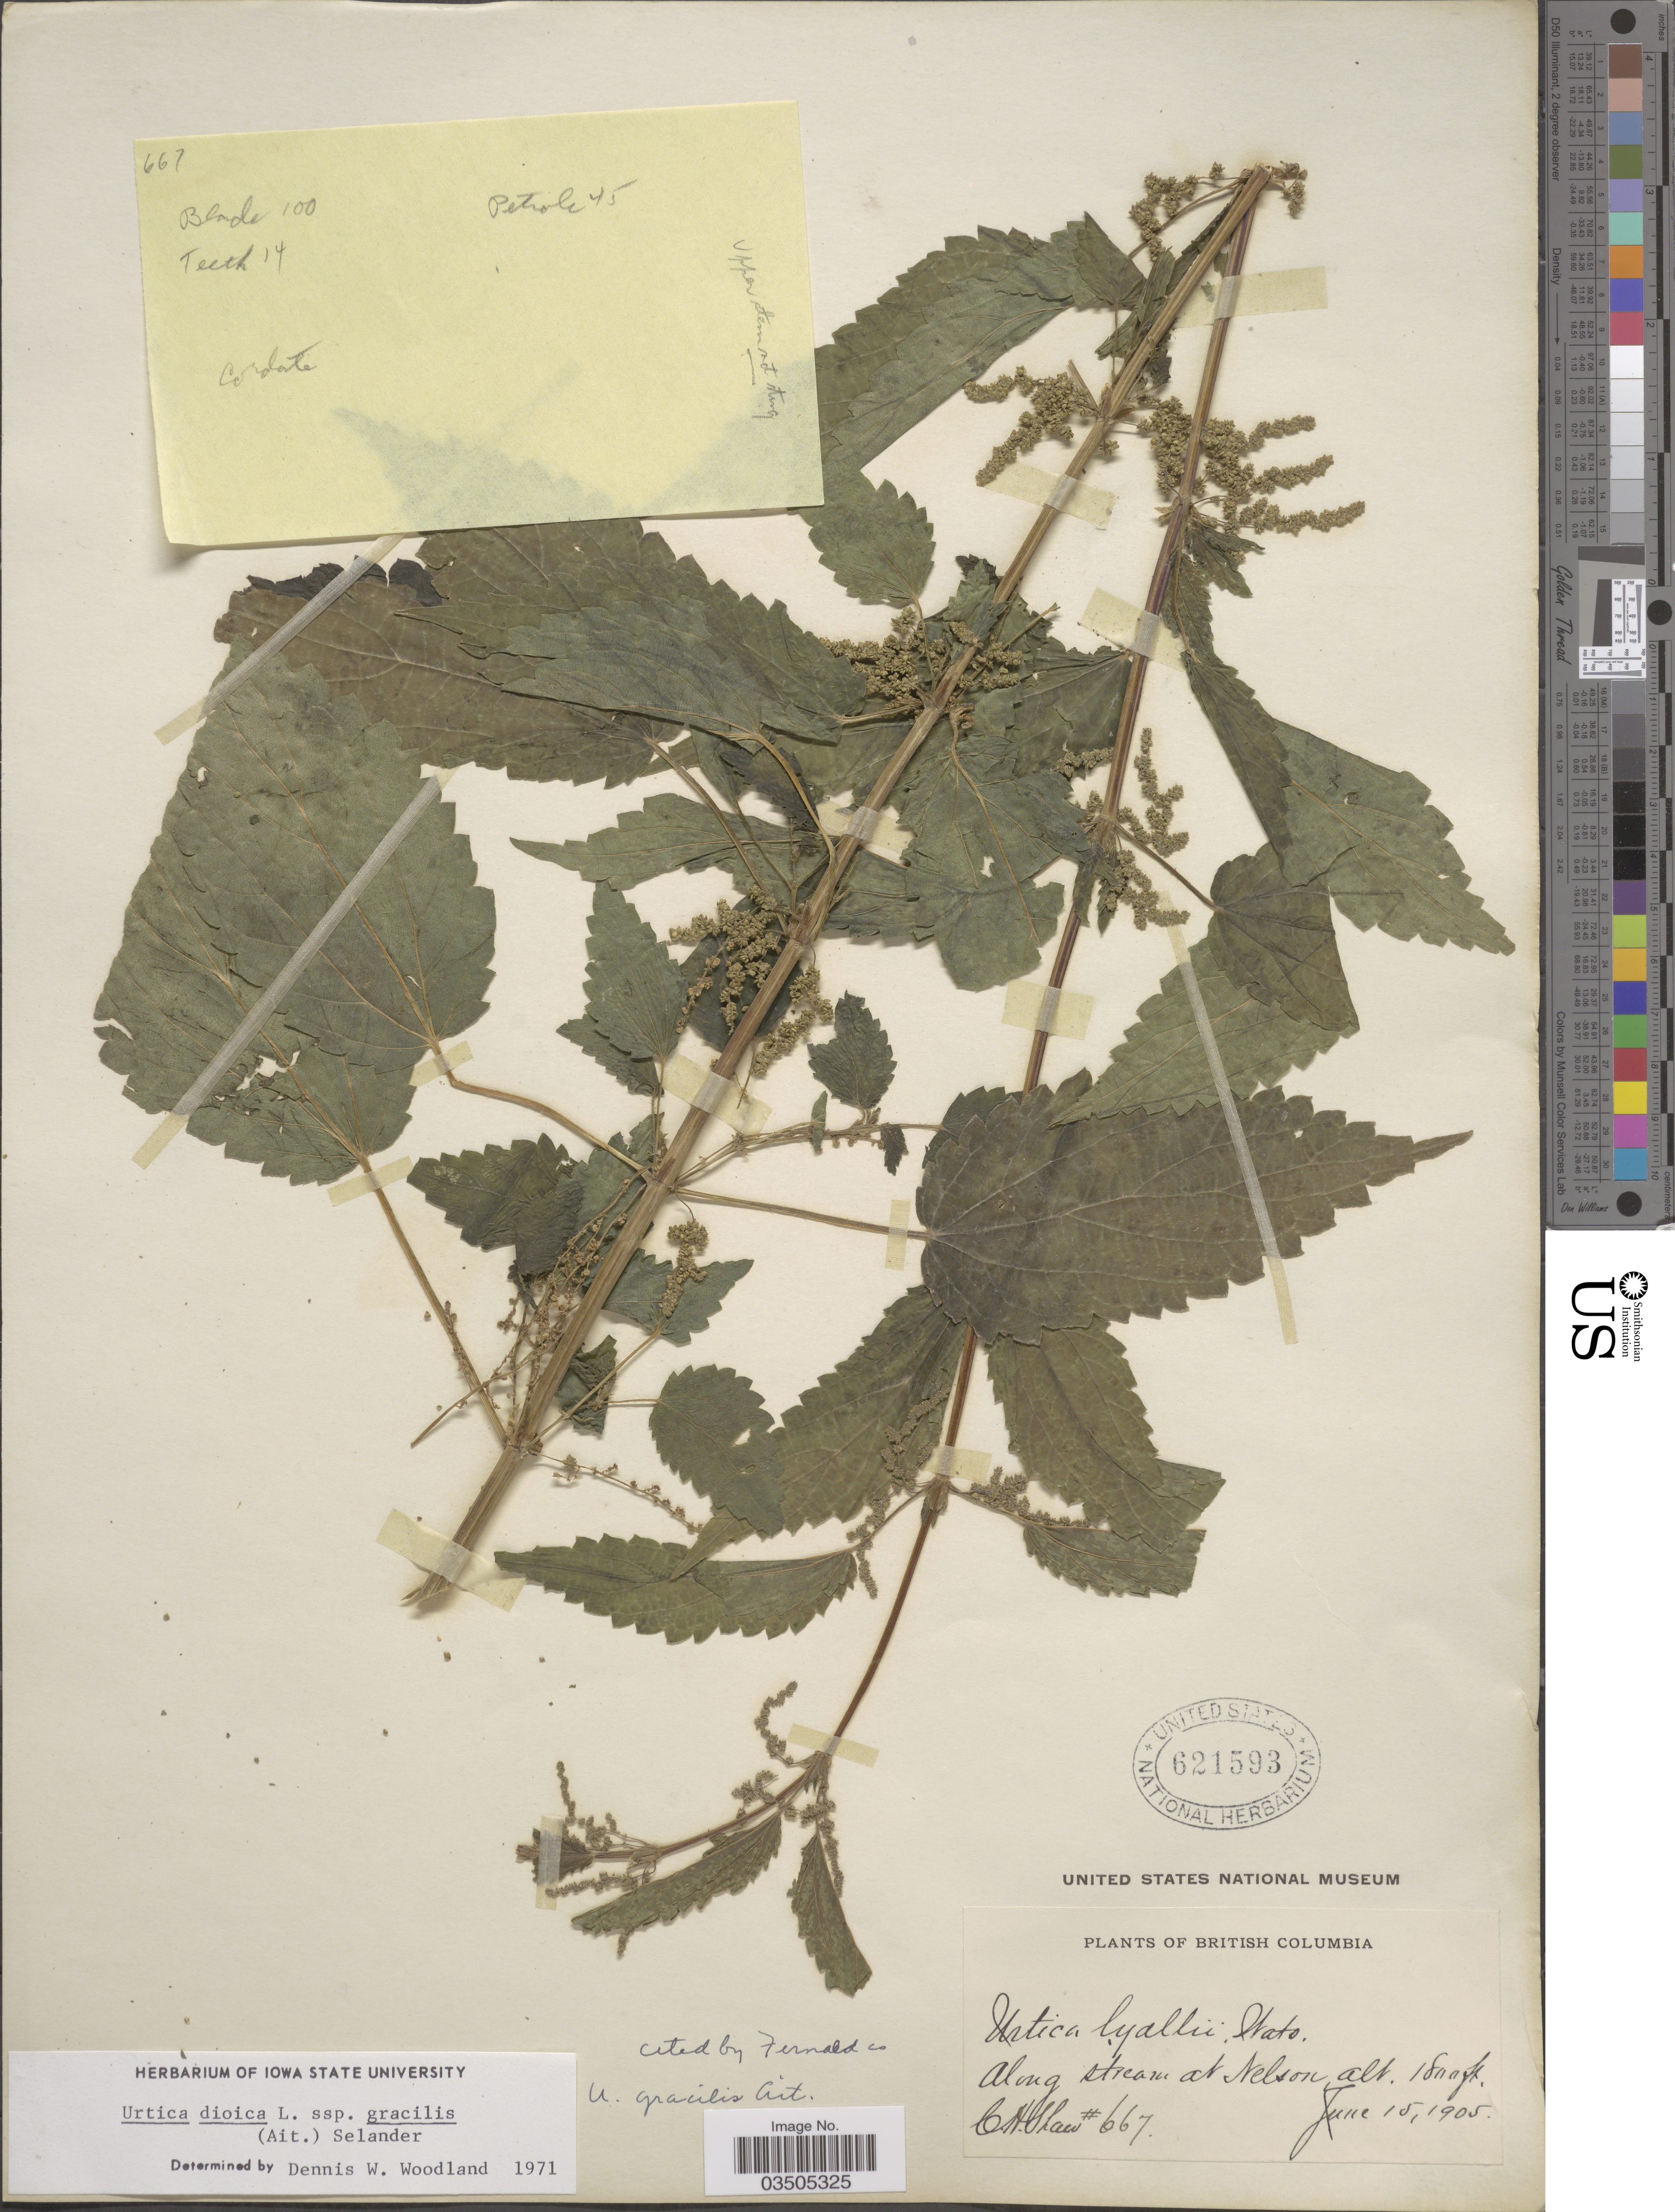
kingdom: Plantae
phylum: Tracheophyta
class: Magnoliopsida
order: Rosales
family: Urticaceae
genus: Urtica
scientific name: Urtica dioica subsp. gracilis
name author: L.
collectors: C. H. Shaw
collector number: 667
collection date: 1905-06-15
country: Canada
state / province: British Columbia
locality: Along stream at Nelson.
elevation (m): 549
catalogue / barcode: US 621593